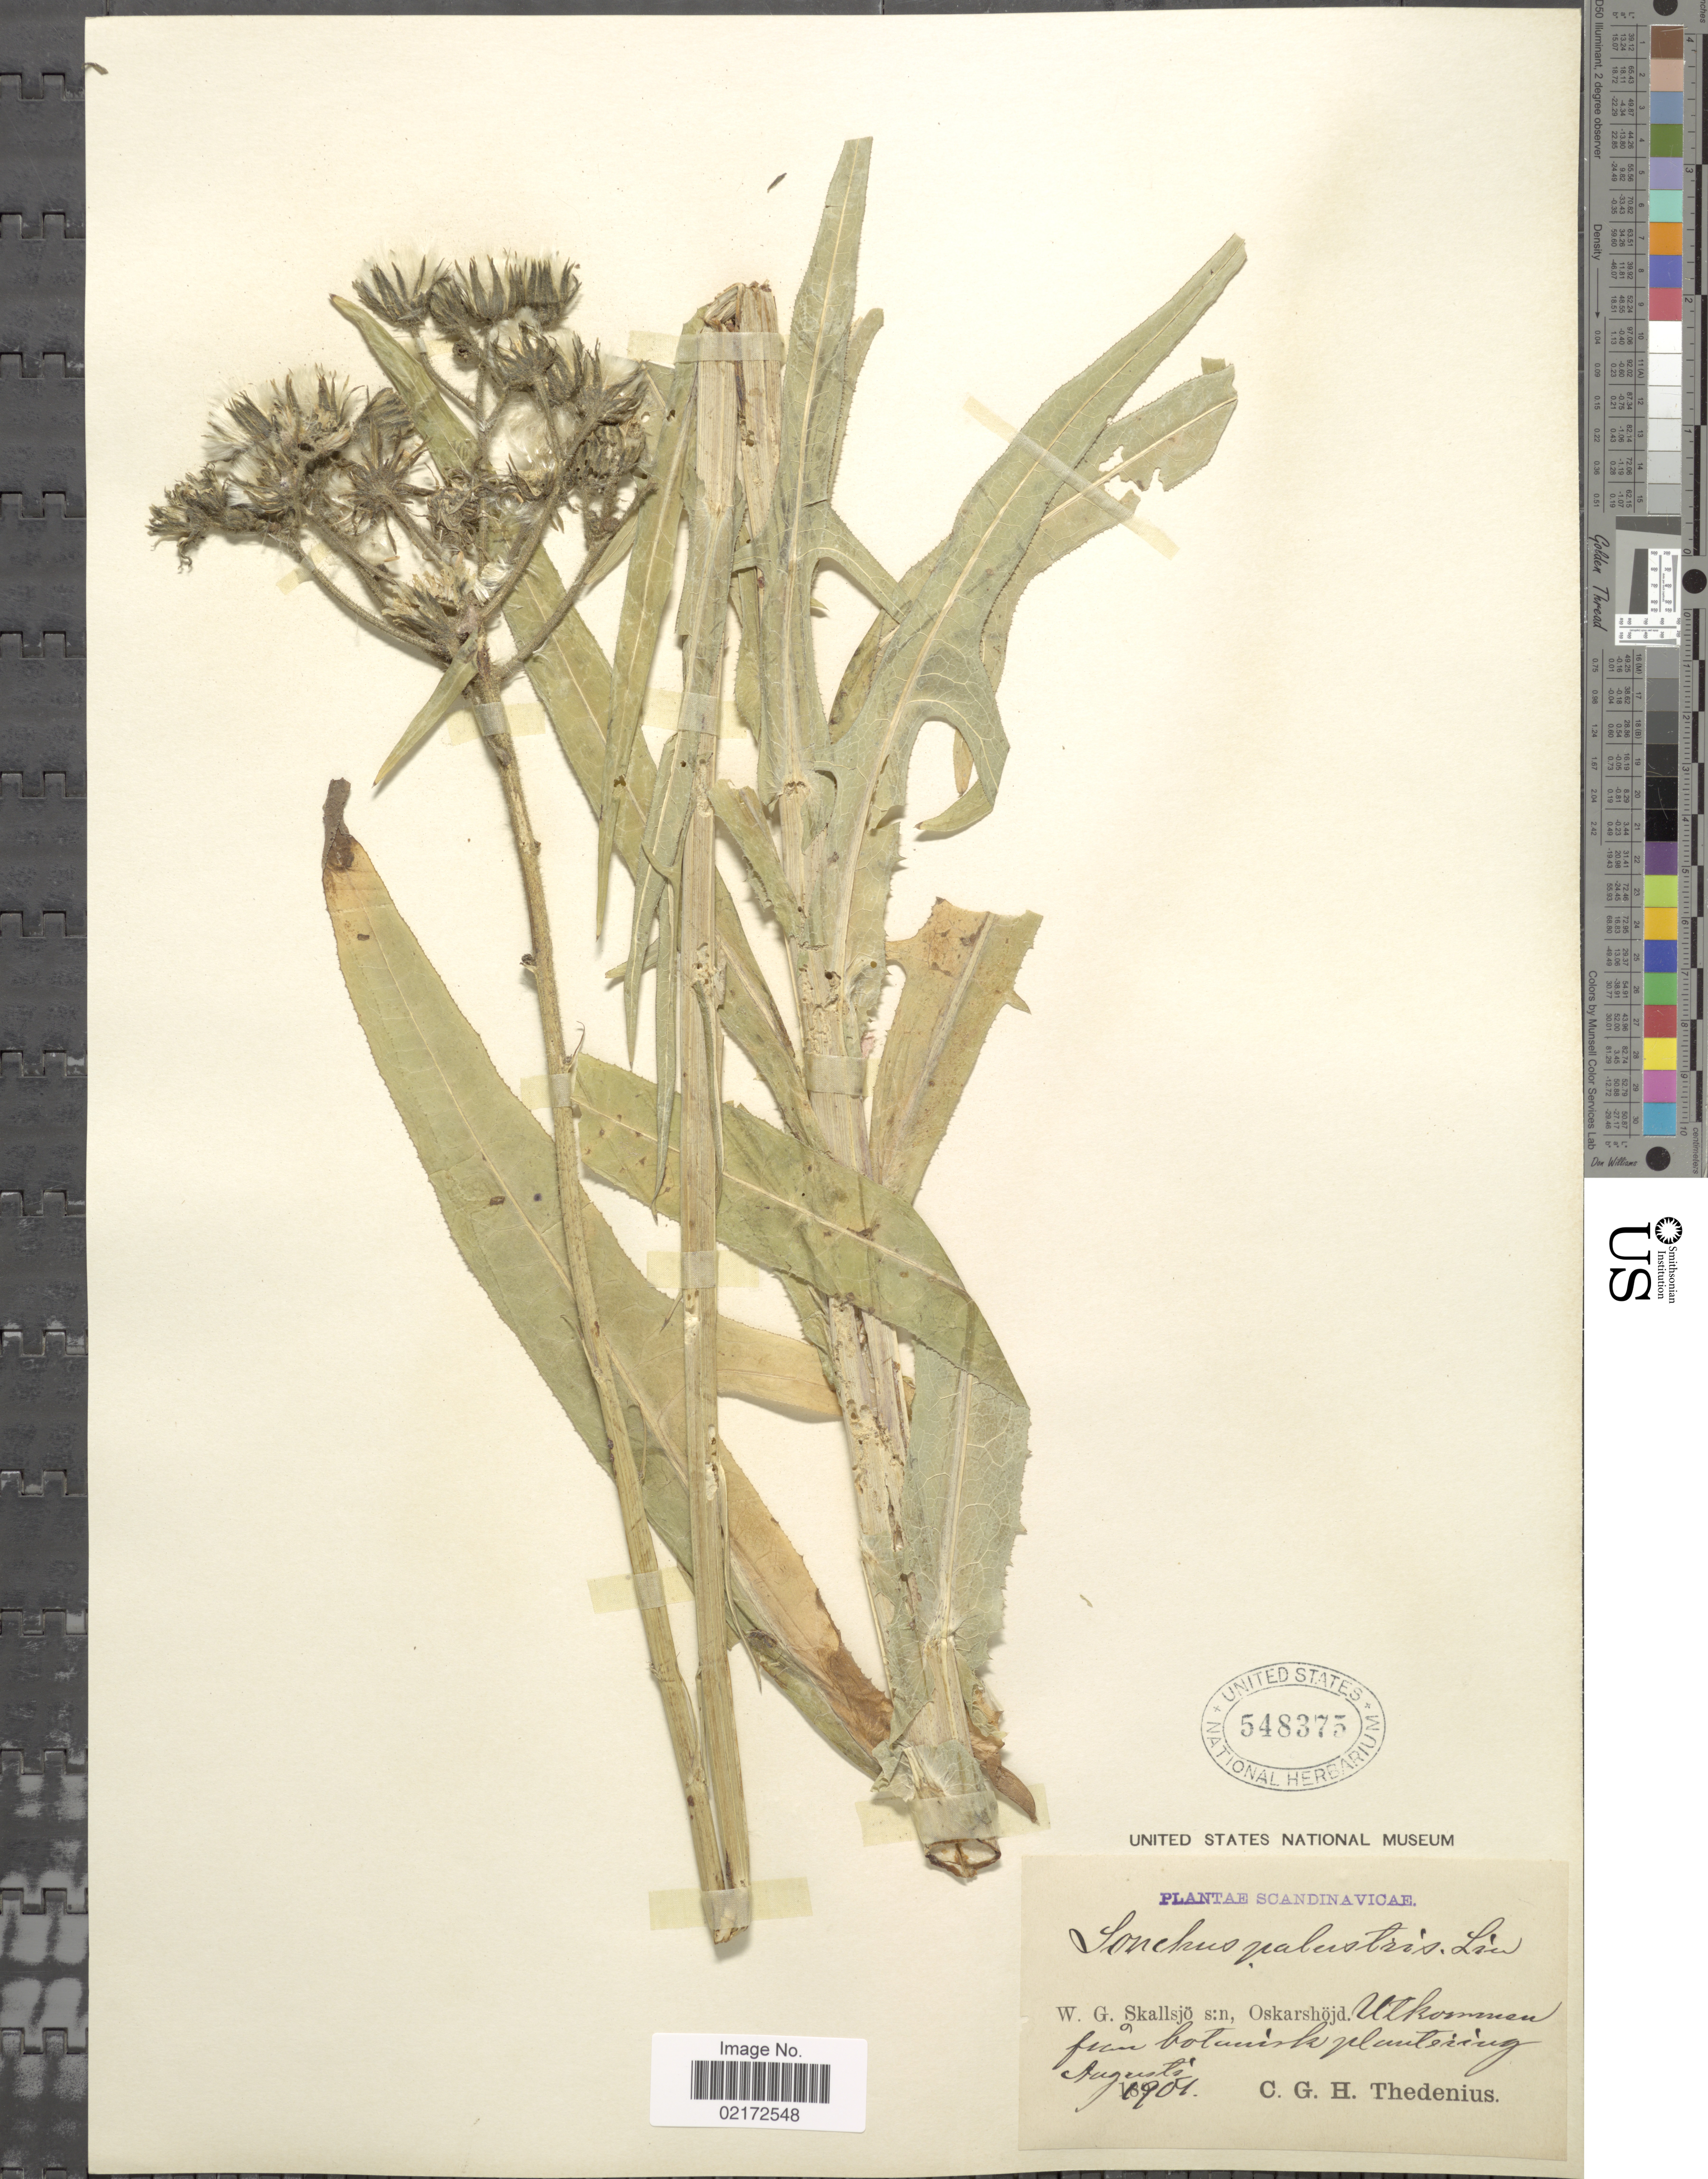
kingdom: Plantae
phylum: Tracheophyta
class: Magnoliopsida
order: Asterales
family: Asteraceae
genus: Sonchus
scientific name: Sonchus palustris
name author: L.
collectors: C. Thedenius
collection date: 1901-08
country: Sweden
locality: Scandinavicae. W.G. Skallsjö s:n, Oskarshöjd, Utkommen fran botaniske planterning.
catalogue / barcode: US 548375